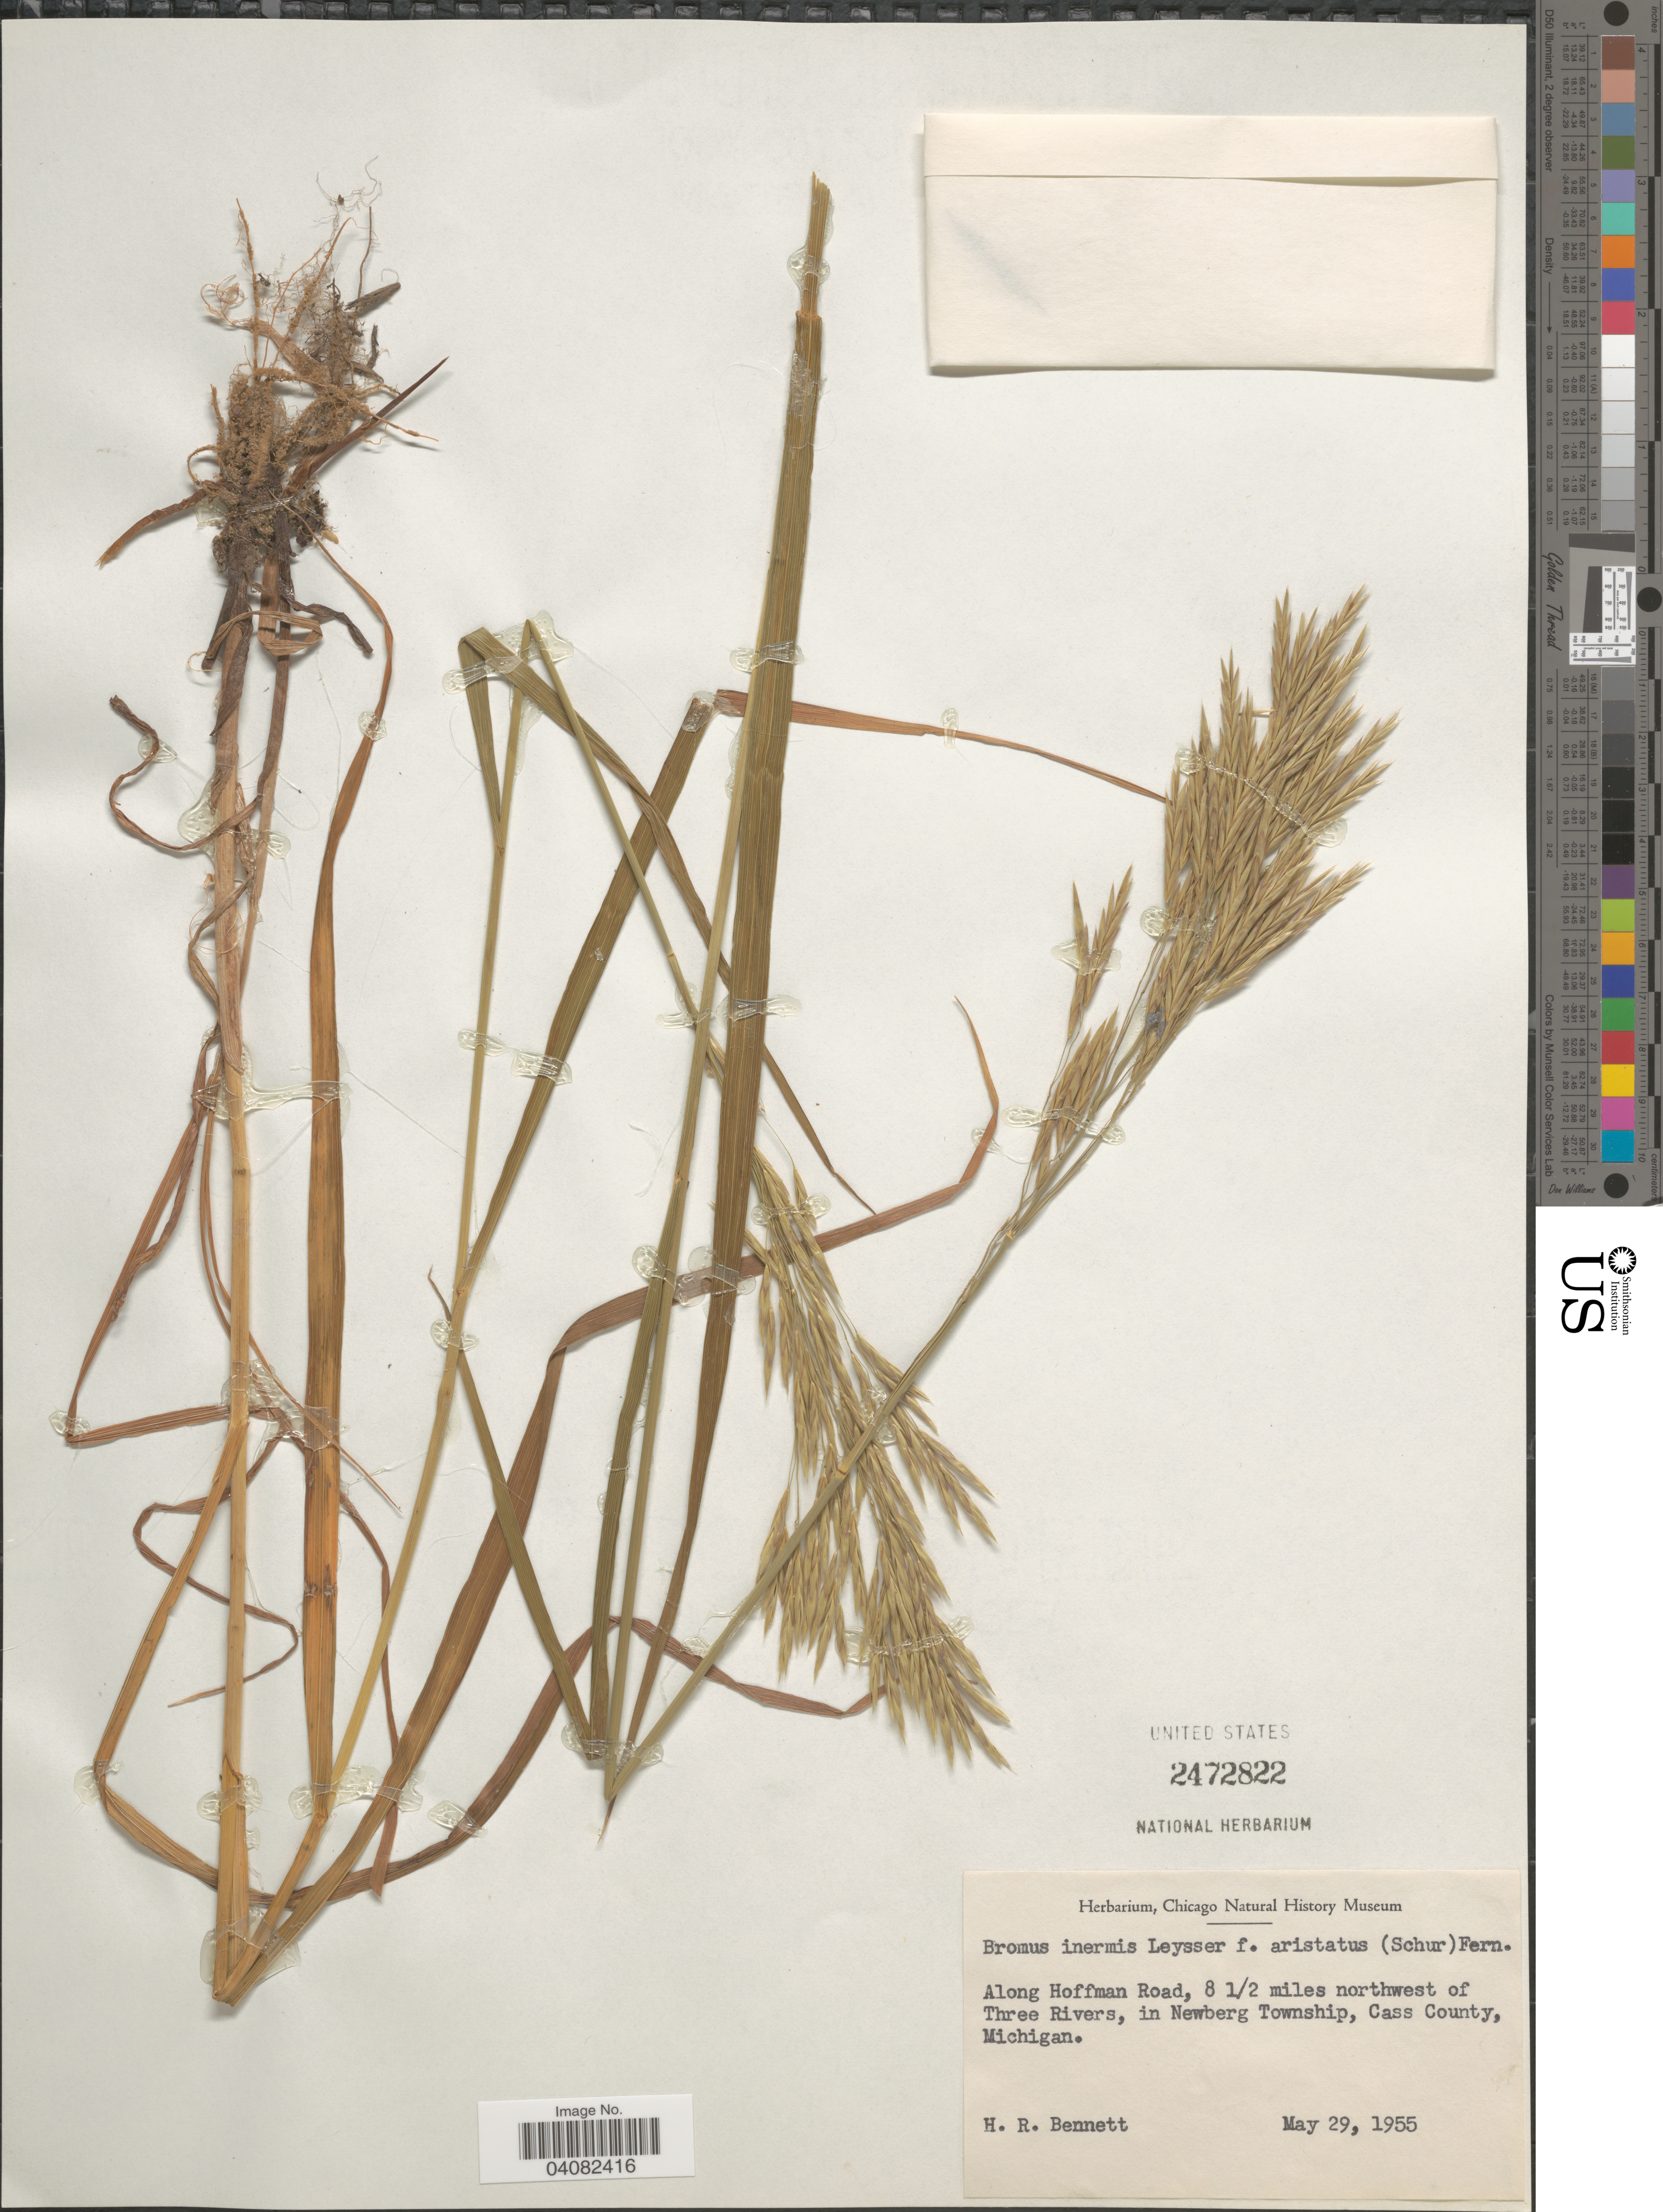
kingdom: Plantae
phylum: Tracheophyta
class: Liliopsida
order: Poales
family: Poaceae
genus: Bromus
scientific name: Bromus inermis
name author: Leyss.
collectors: H. R. Bennett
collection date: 1955-05-29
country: United States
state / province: Michigan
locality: Along Hoffman Road, 8½ miles northwest of Three Rivers, in Newberg Township, Cass County.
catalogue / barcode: US 2472822